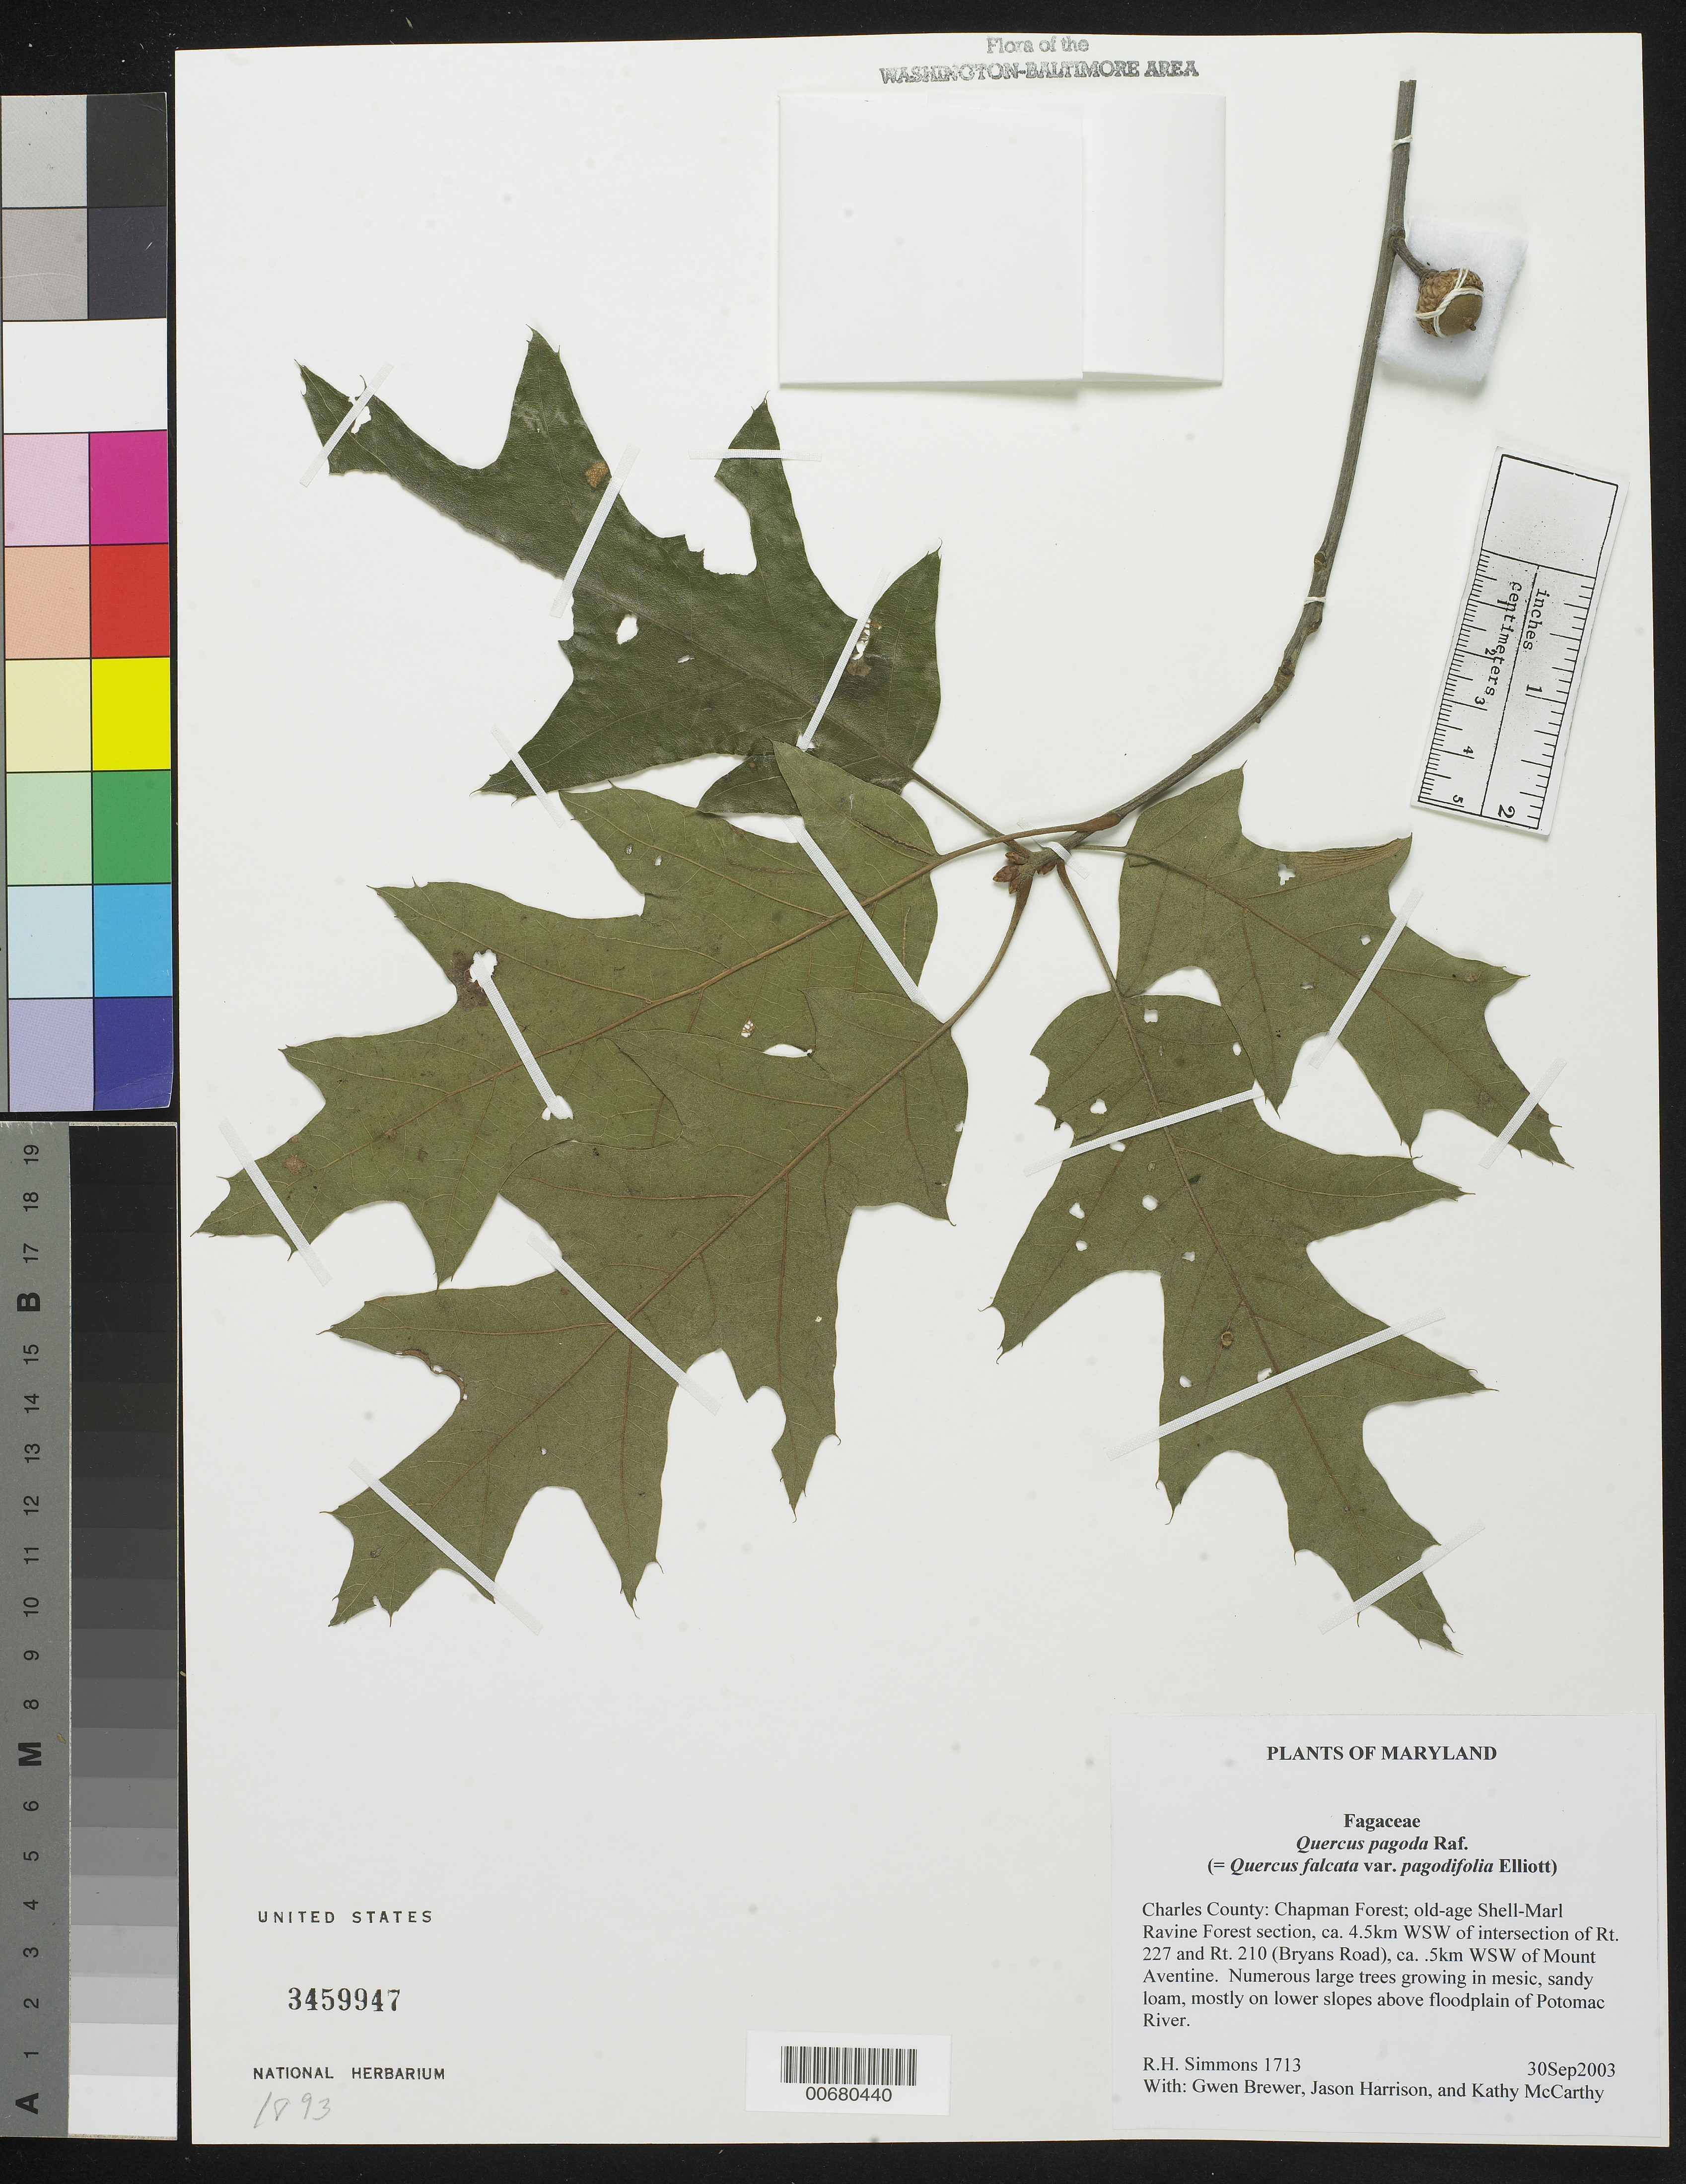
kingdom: Plantae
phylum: Tracheophyta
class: Magnoliopsida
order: Fagales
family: Fagaceae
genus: Quercus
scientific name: Quercus pagoda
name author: Raf.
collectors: R. H. Simmons, G. Brewer, J. Harrison & K. McCarthy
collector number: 1713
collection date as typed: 30 Sep 2003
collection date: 2003-09-30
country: United States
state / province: Maryland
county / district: Charles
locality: Chapman Forest, old-age Shell-Marl Ravine Forest section, ca. 4.5 km WSW of intersection of Rt. 227 and Rt. 210 (Bryans Rd.), ca. 0.5 km WSW of Mount Aventine.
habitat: Numerous large trees growing in mesic, sandy loam, mostly on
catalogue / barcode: US 3459947